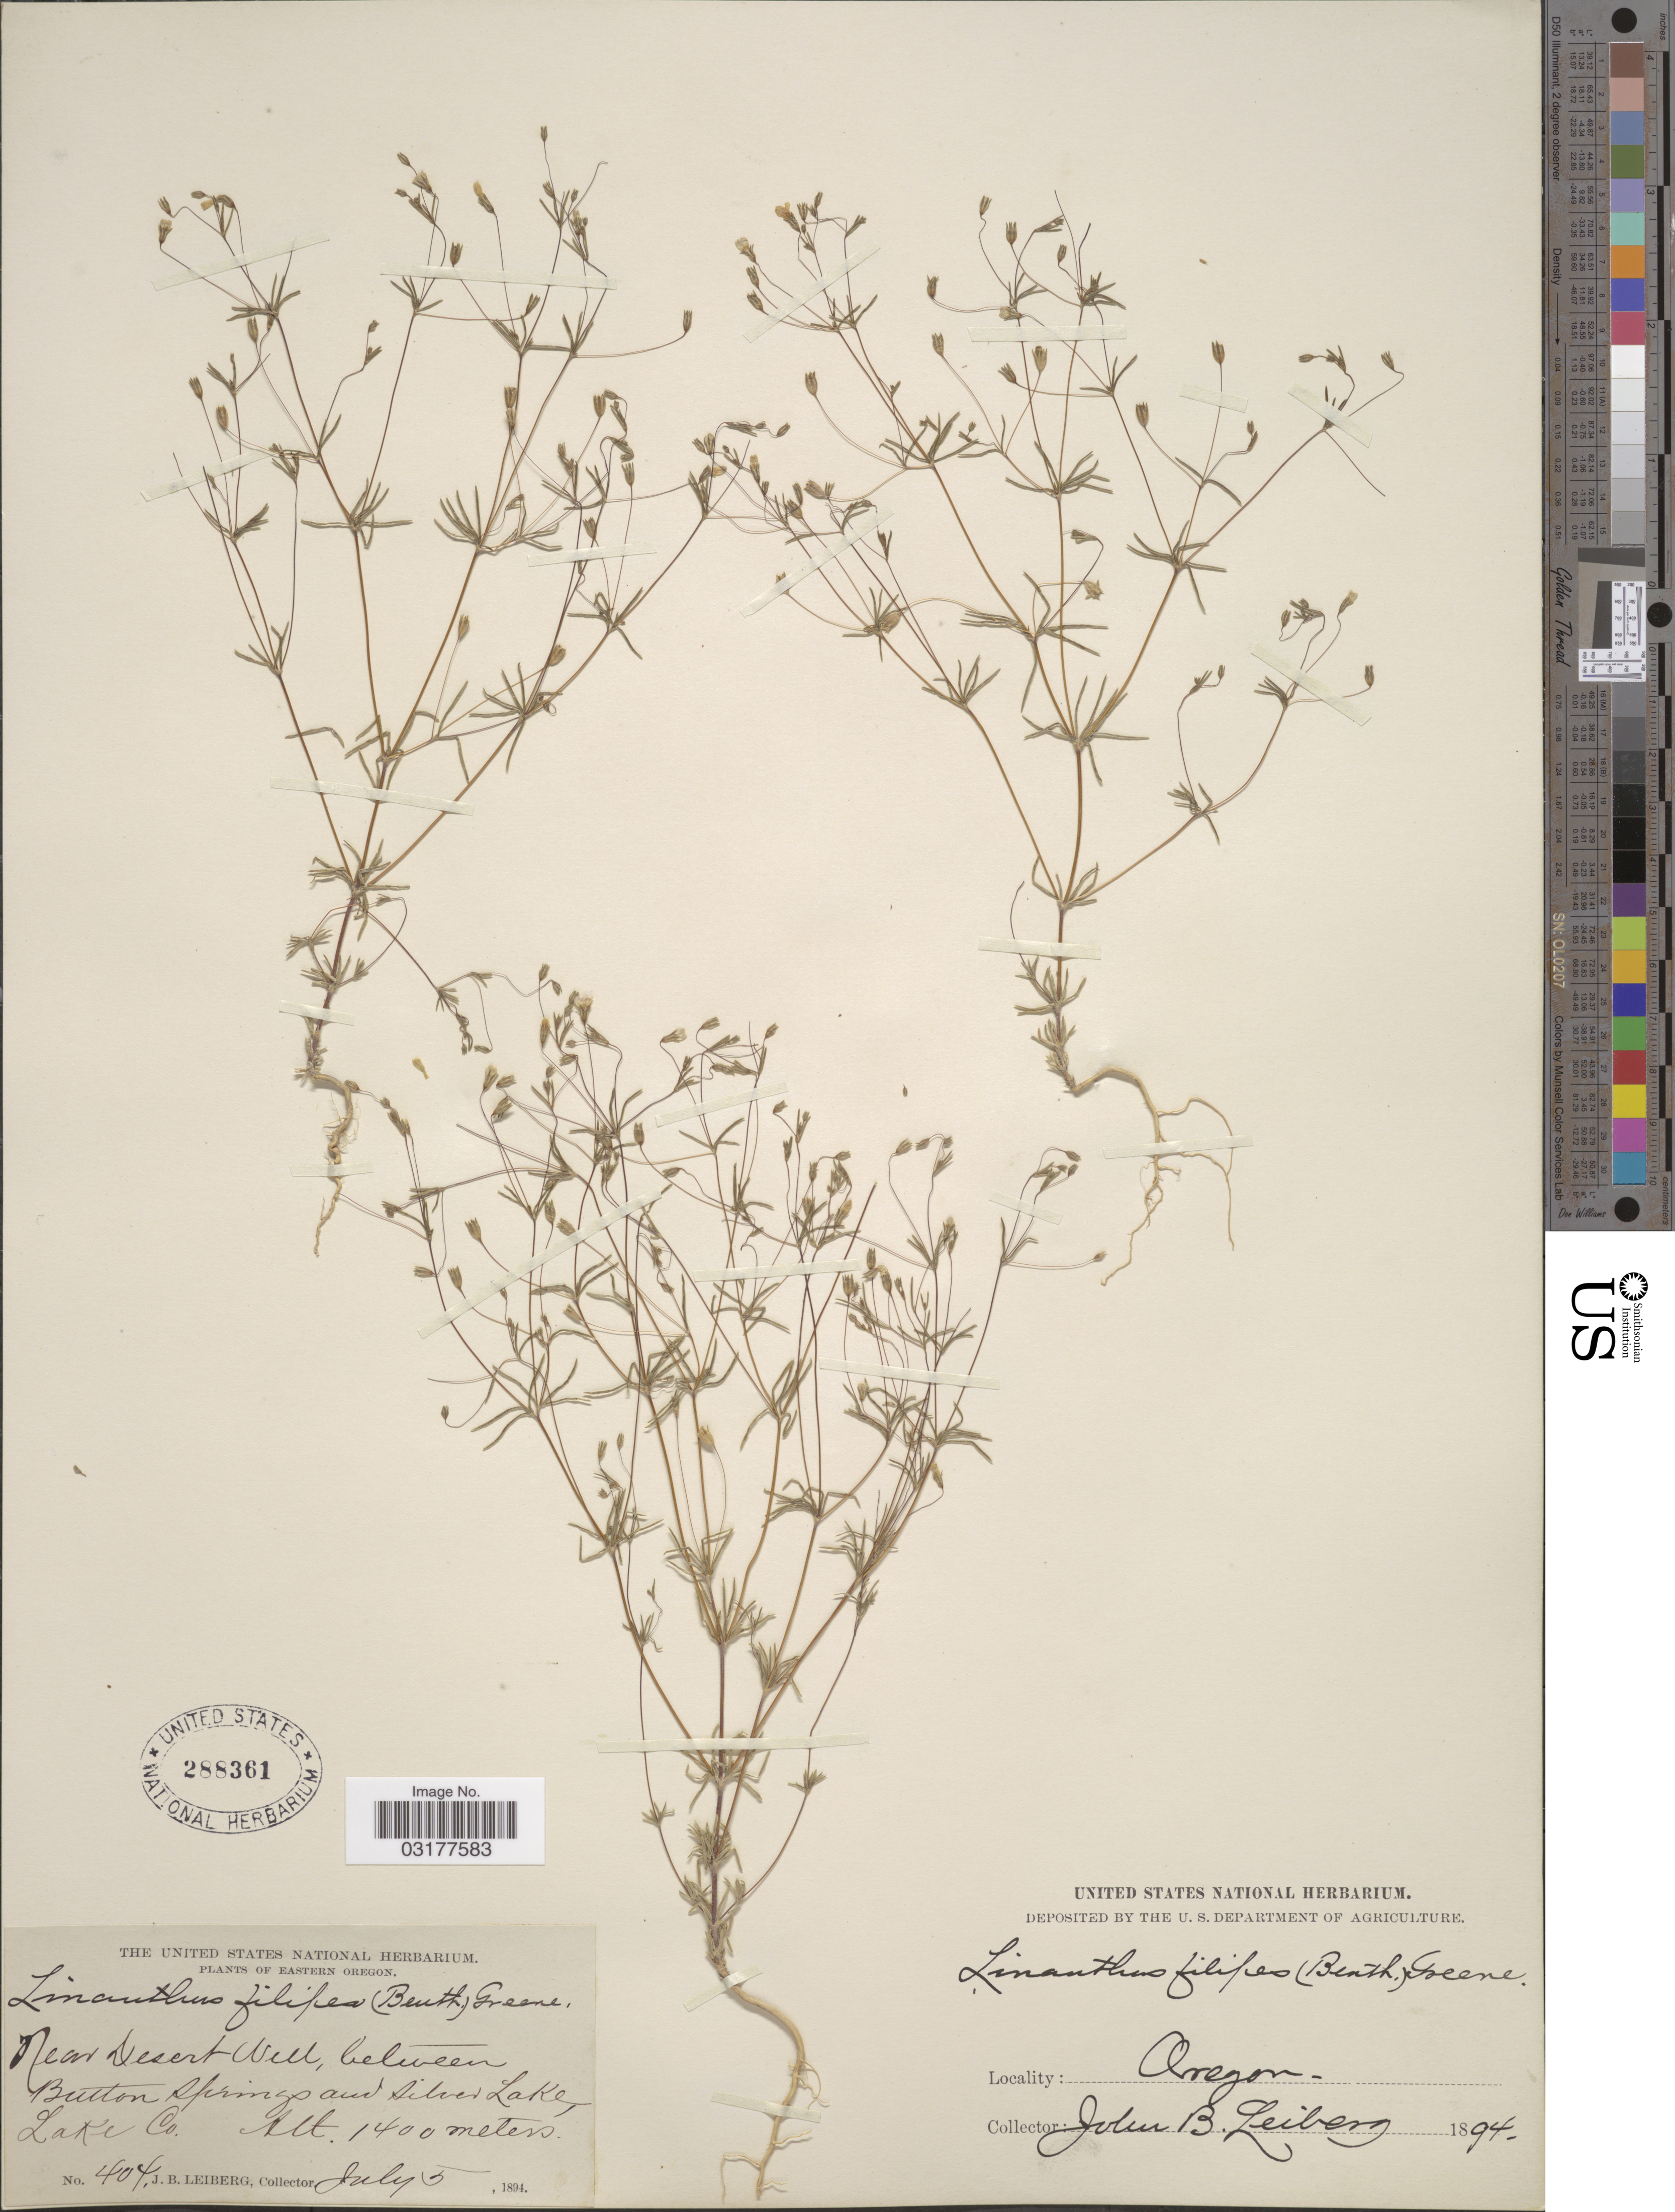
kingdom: Plantae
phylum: Tracheophyta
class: Magnoliopsida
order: Ericales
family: Polemoniaceae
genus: Leptosiphon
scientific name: Leptosiphon filipes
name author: (Benth.) J.M. Porter & L.A. Johnson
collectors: J. B. Leiberg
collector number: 404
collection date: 1894-07-05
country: United States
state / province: Oregon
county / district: Lake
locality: Eastern Oregon. Near Desert Well, between Button Springs and Silver Lake, Lake Co.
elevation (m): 1400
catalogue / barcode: US 288361